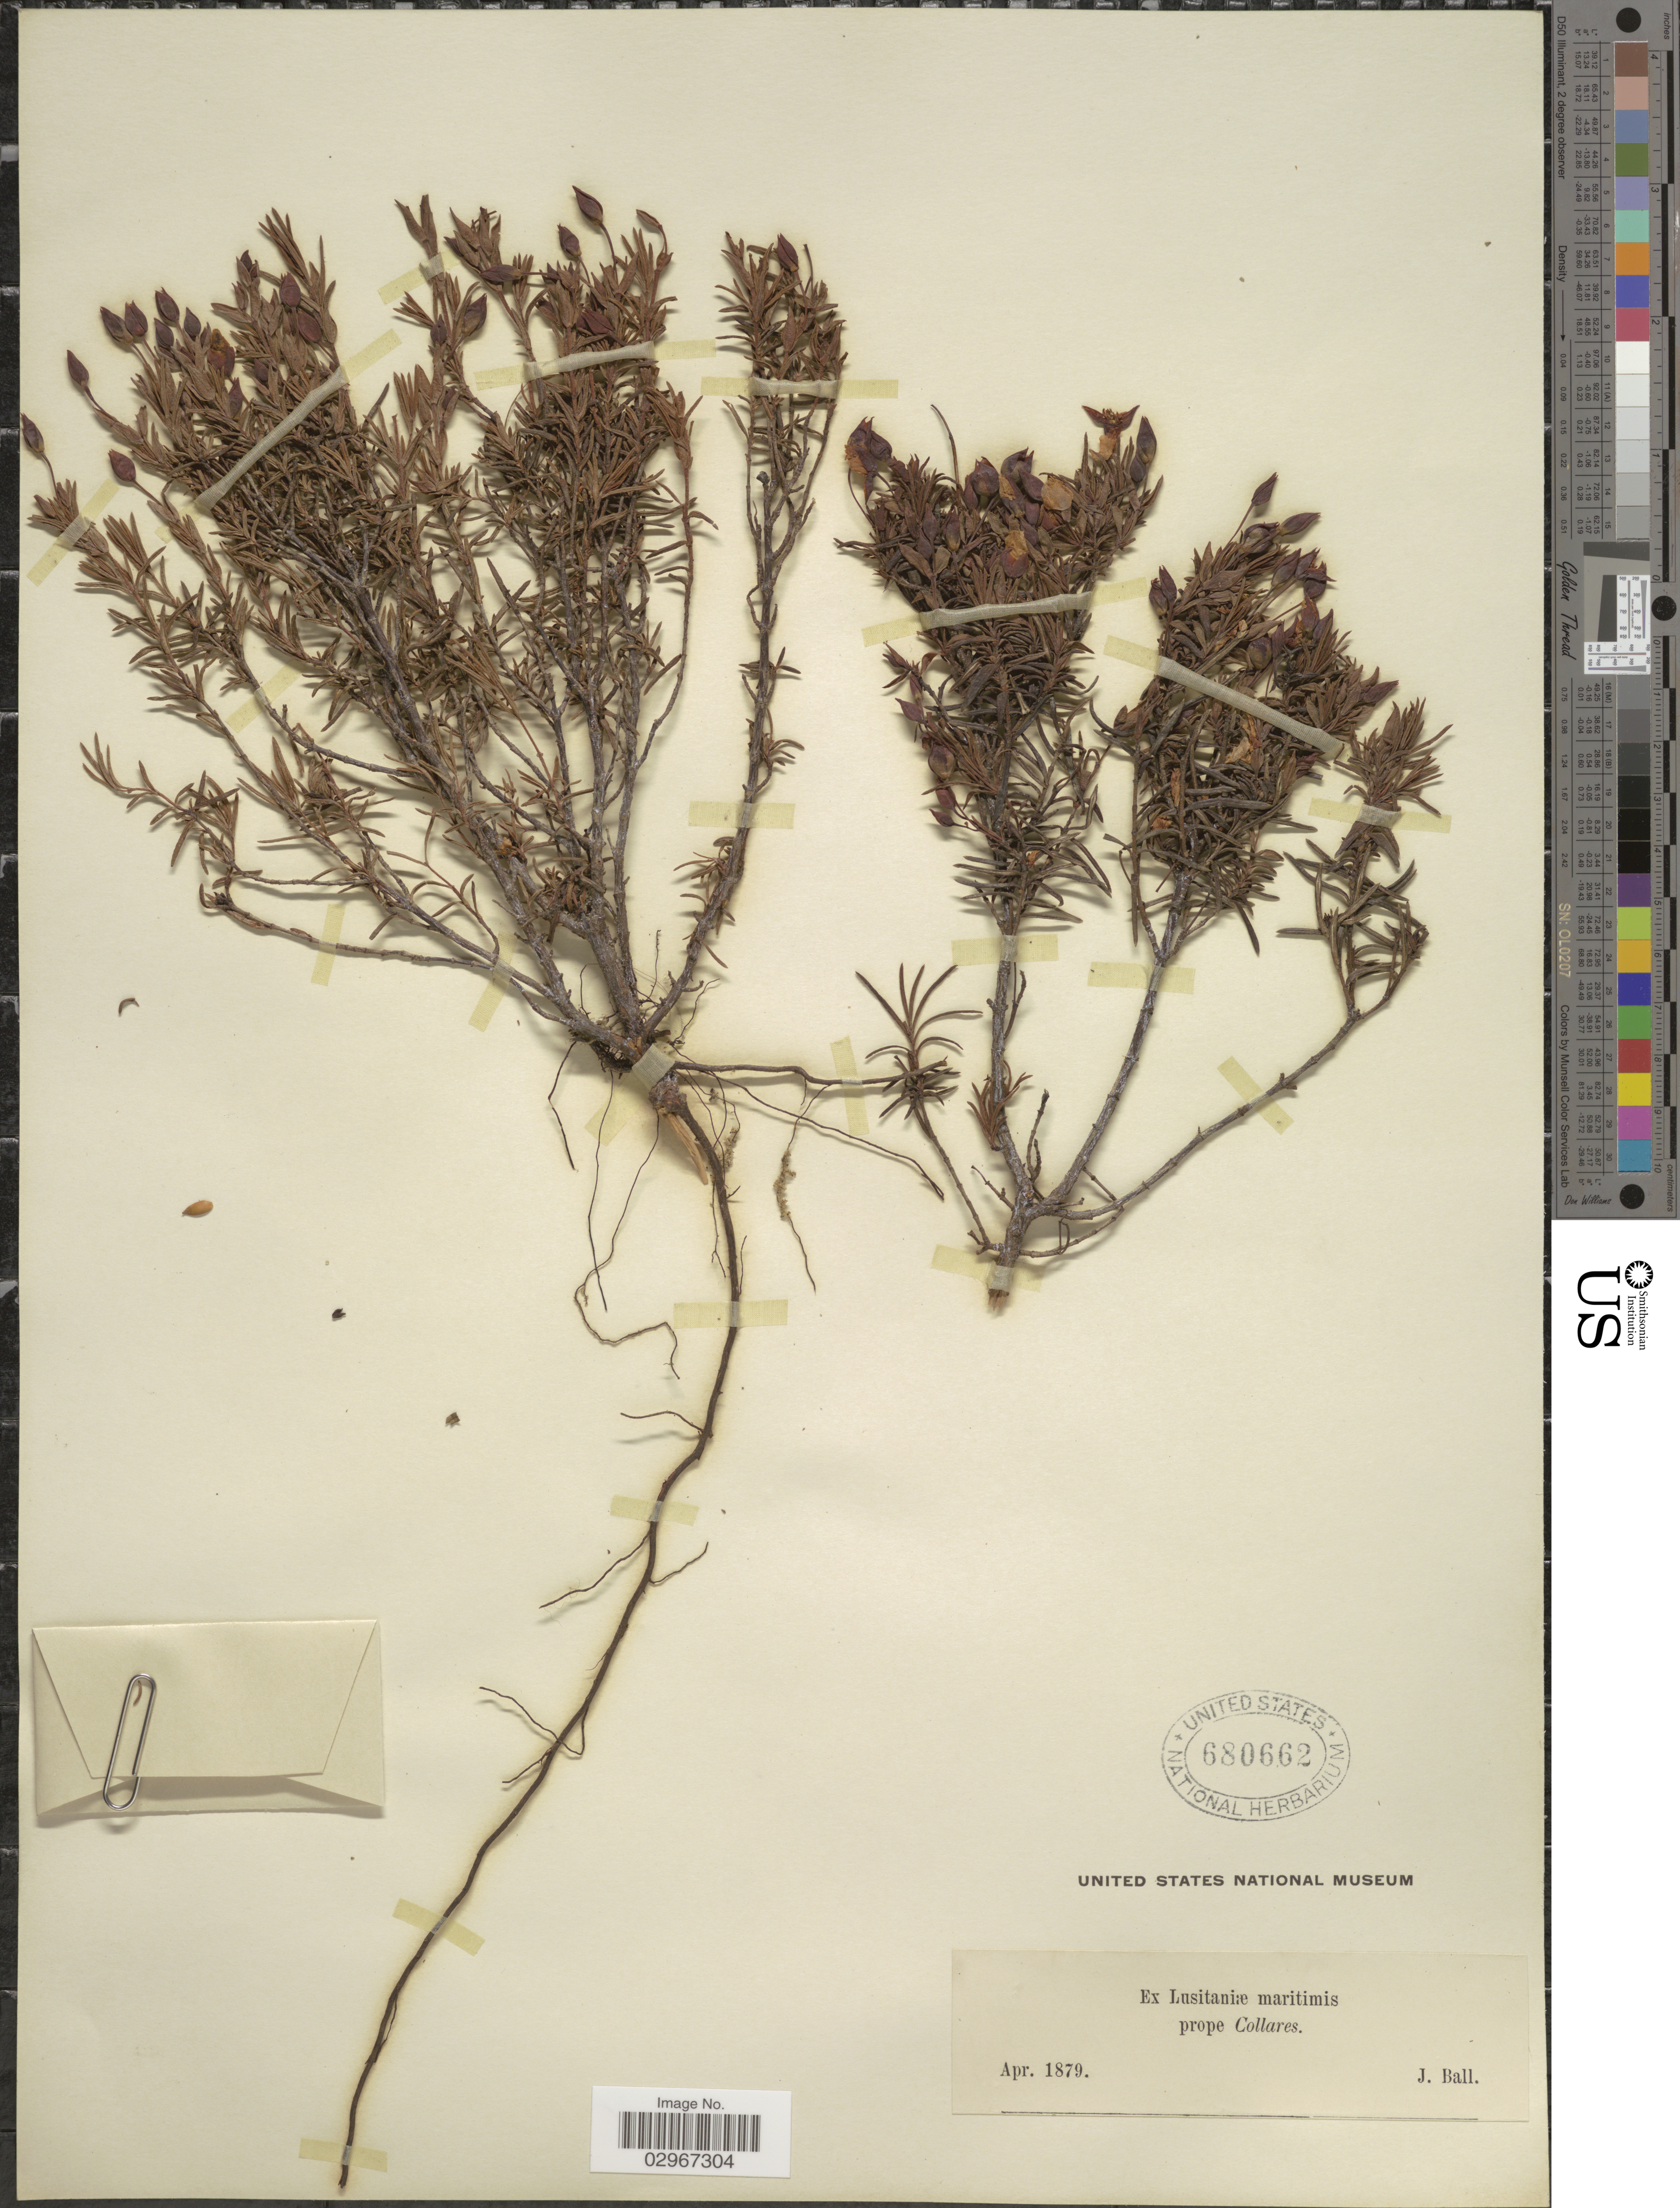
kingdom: Plantae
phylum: Tracheophyta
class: Magnoliopsida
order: Malvales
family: Cistaceae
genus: Helianthemum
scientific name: Helianthemum sp.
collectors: J. Ball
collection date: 1879-04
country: Portugal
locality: Ex Lusitaniae maritimis, prope Collares.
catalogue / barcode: US 680662